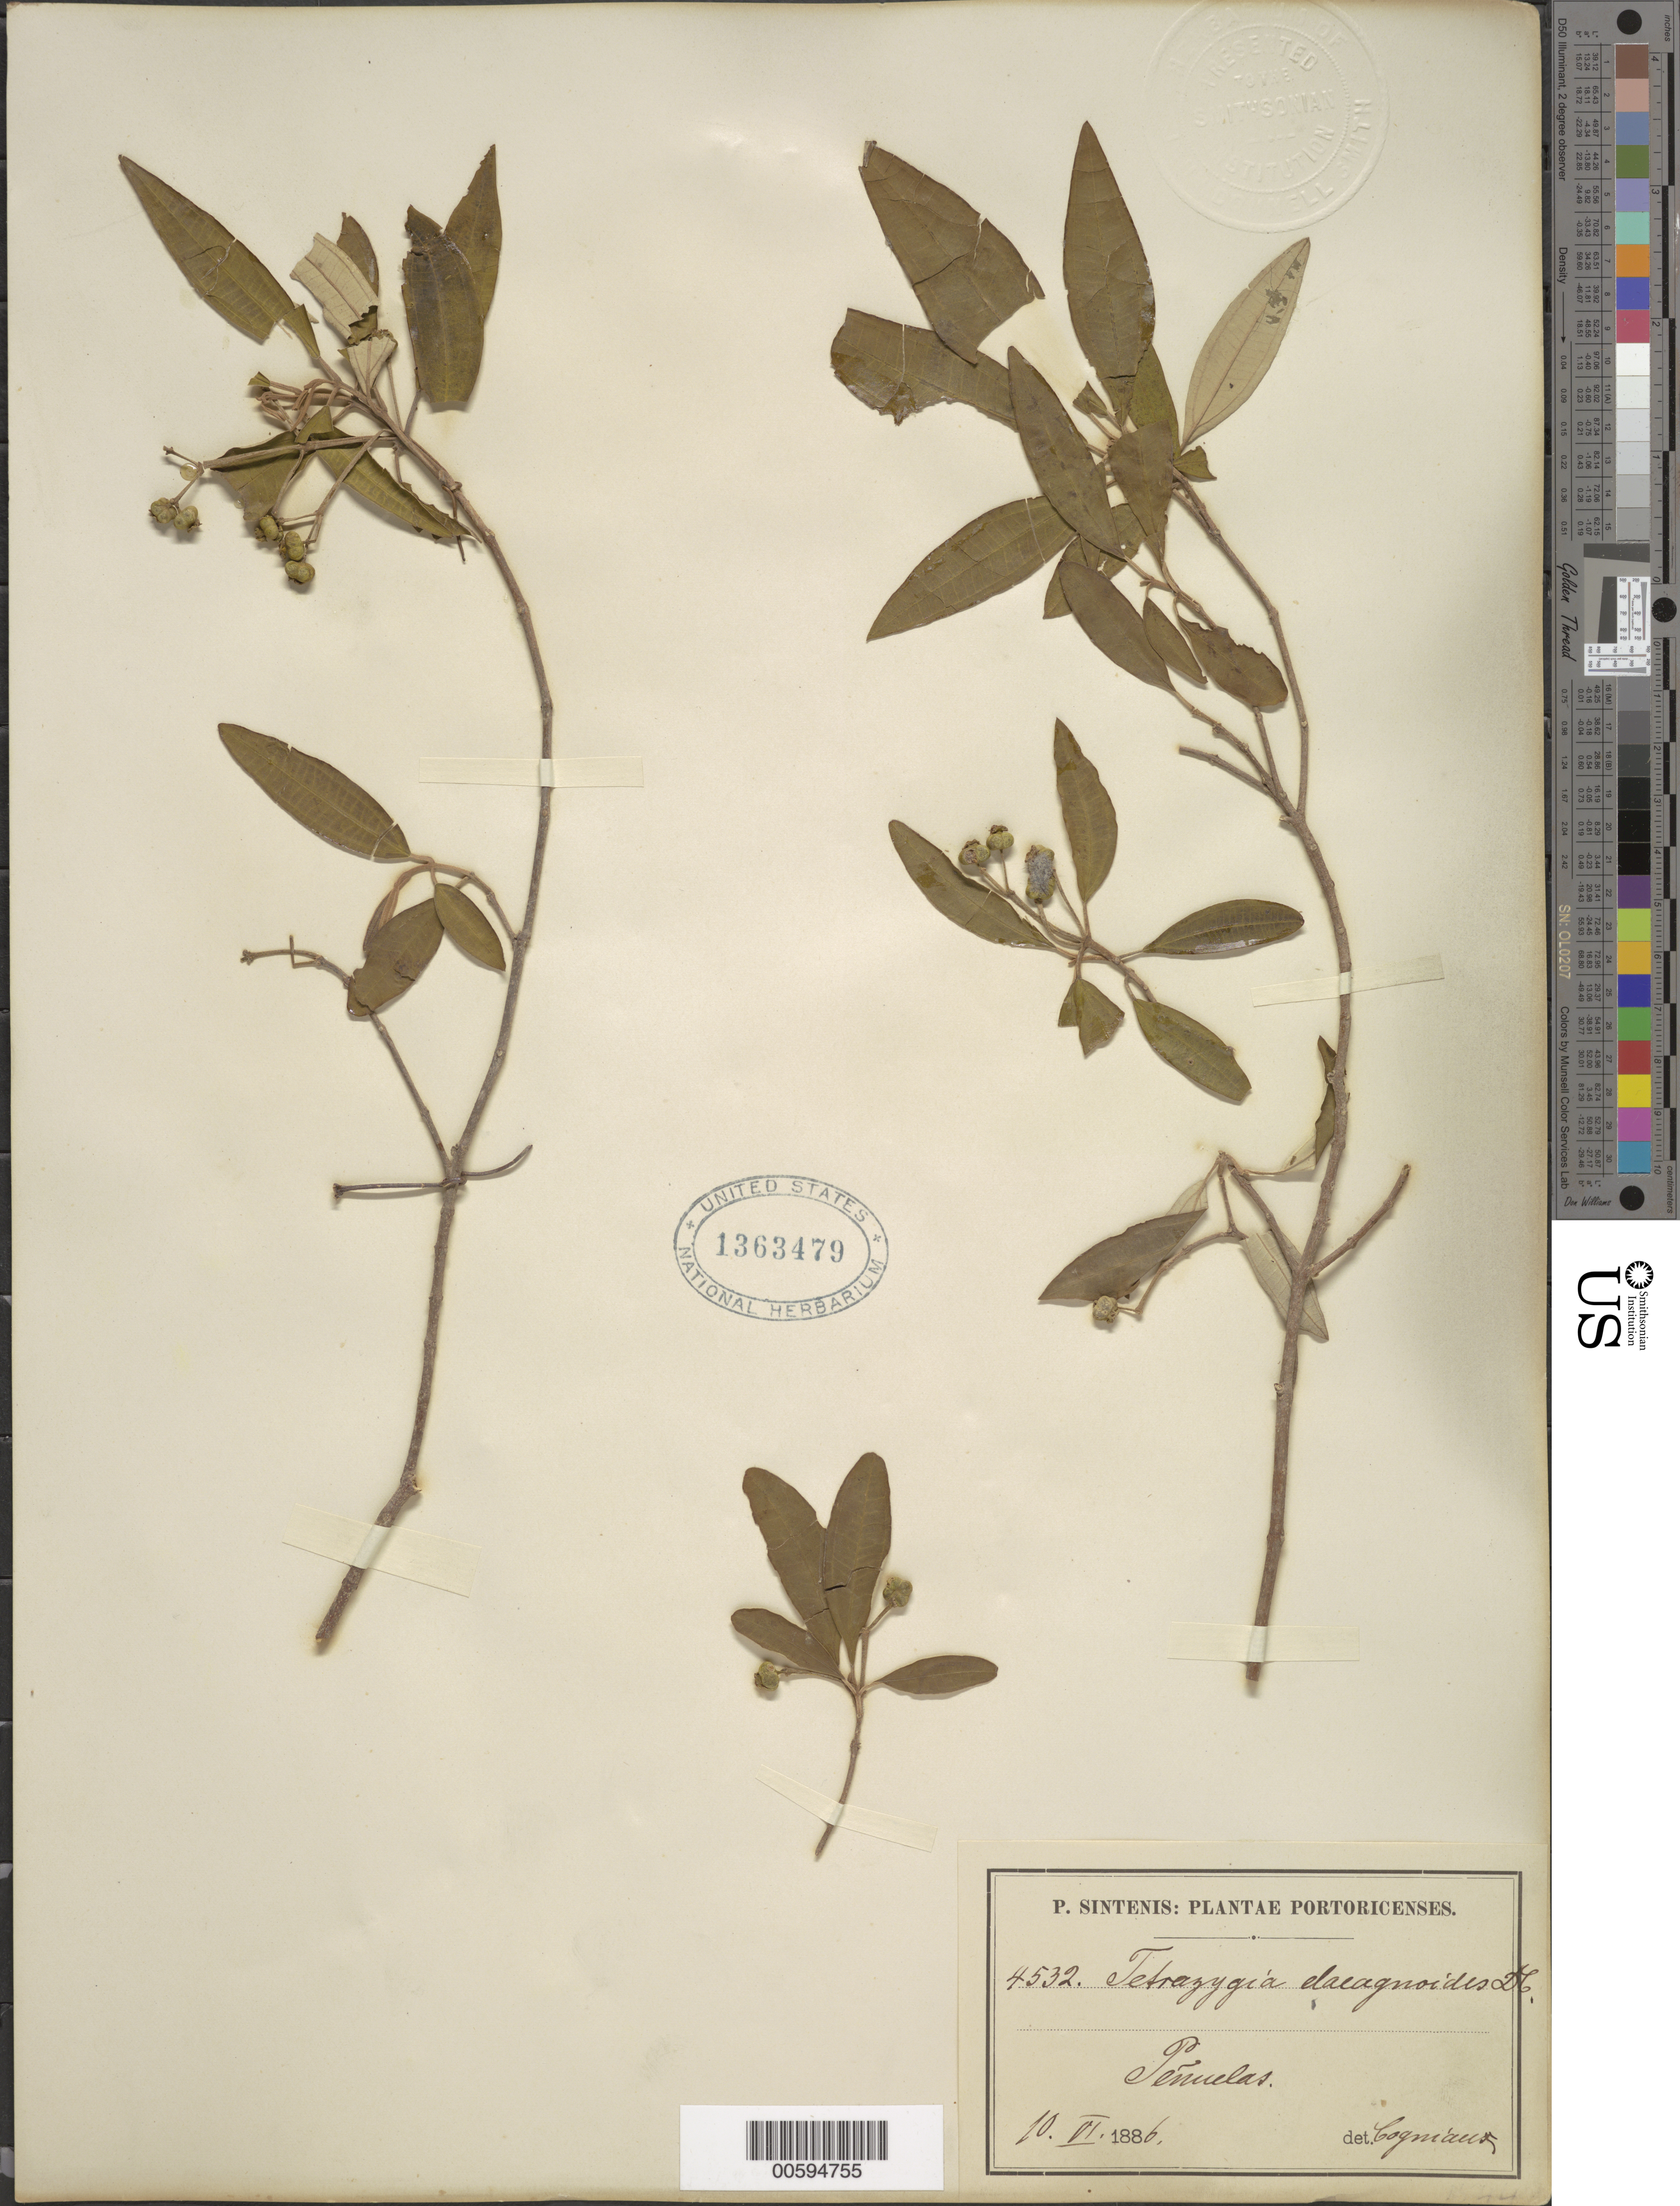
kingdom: Plantae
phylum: Tracheophyta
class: Magnoliopsida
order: Myrtales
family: Melastomataceae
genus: Miconia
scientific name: Miconia elaeagnoides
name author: (Sw.) Griseb.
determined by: Judd, Walter S.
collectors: P. Sintenis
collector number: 4532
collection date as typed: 10 Jun 1886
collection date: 1886-06-10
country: Puerto Rico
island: Greater Antilles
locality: Peñuelas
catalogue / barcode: US 1363479